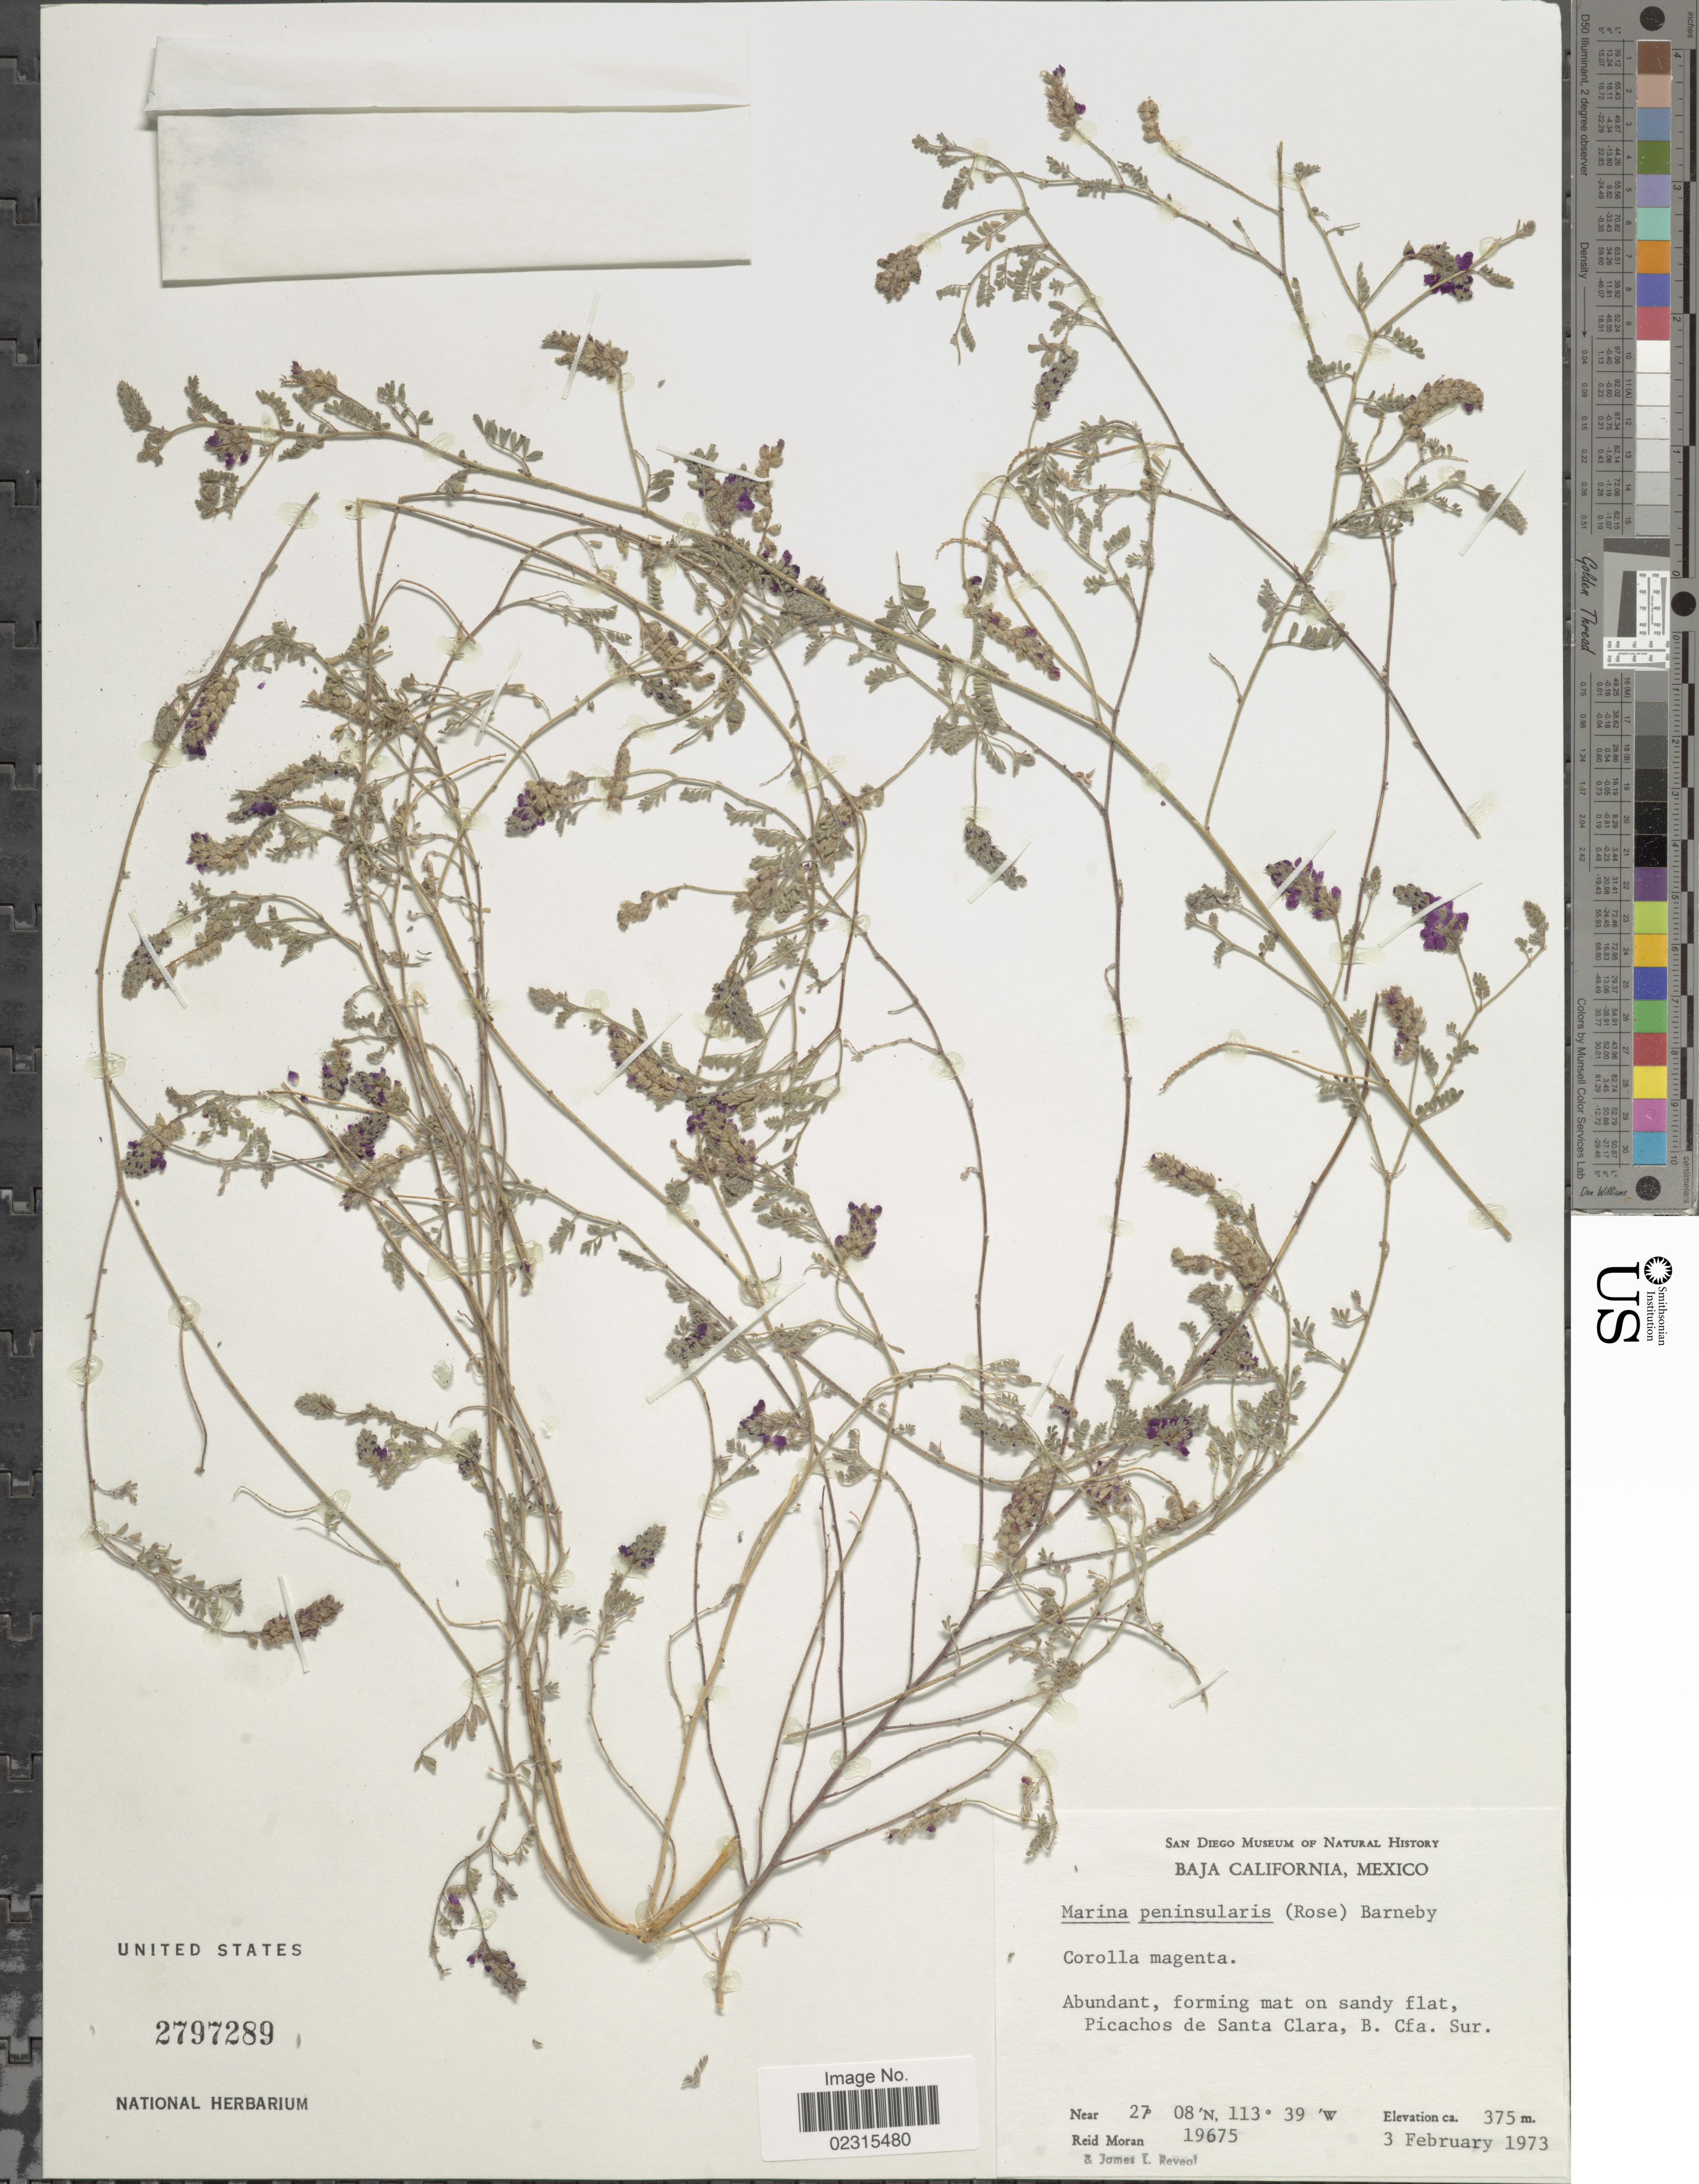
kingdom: Plantae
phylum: Tracheophyta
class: Magnoliopsida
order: Fabales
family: Fabaceae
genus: Marina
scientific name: Marina peninsularis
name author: (Rose) Barneby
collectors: R. V. Moran & J. L. Reveal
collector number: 19675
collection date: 1973-02-03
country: Mexico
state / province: Baja California Sur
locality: Picachos de Santa Clara, B.Cfa. Sur. Baja California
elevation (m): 375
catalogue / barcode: US 2797289